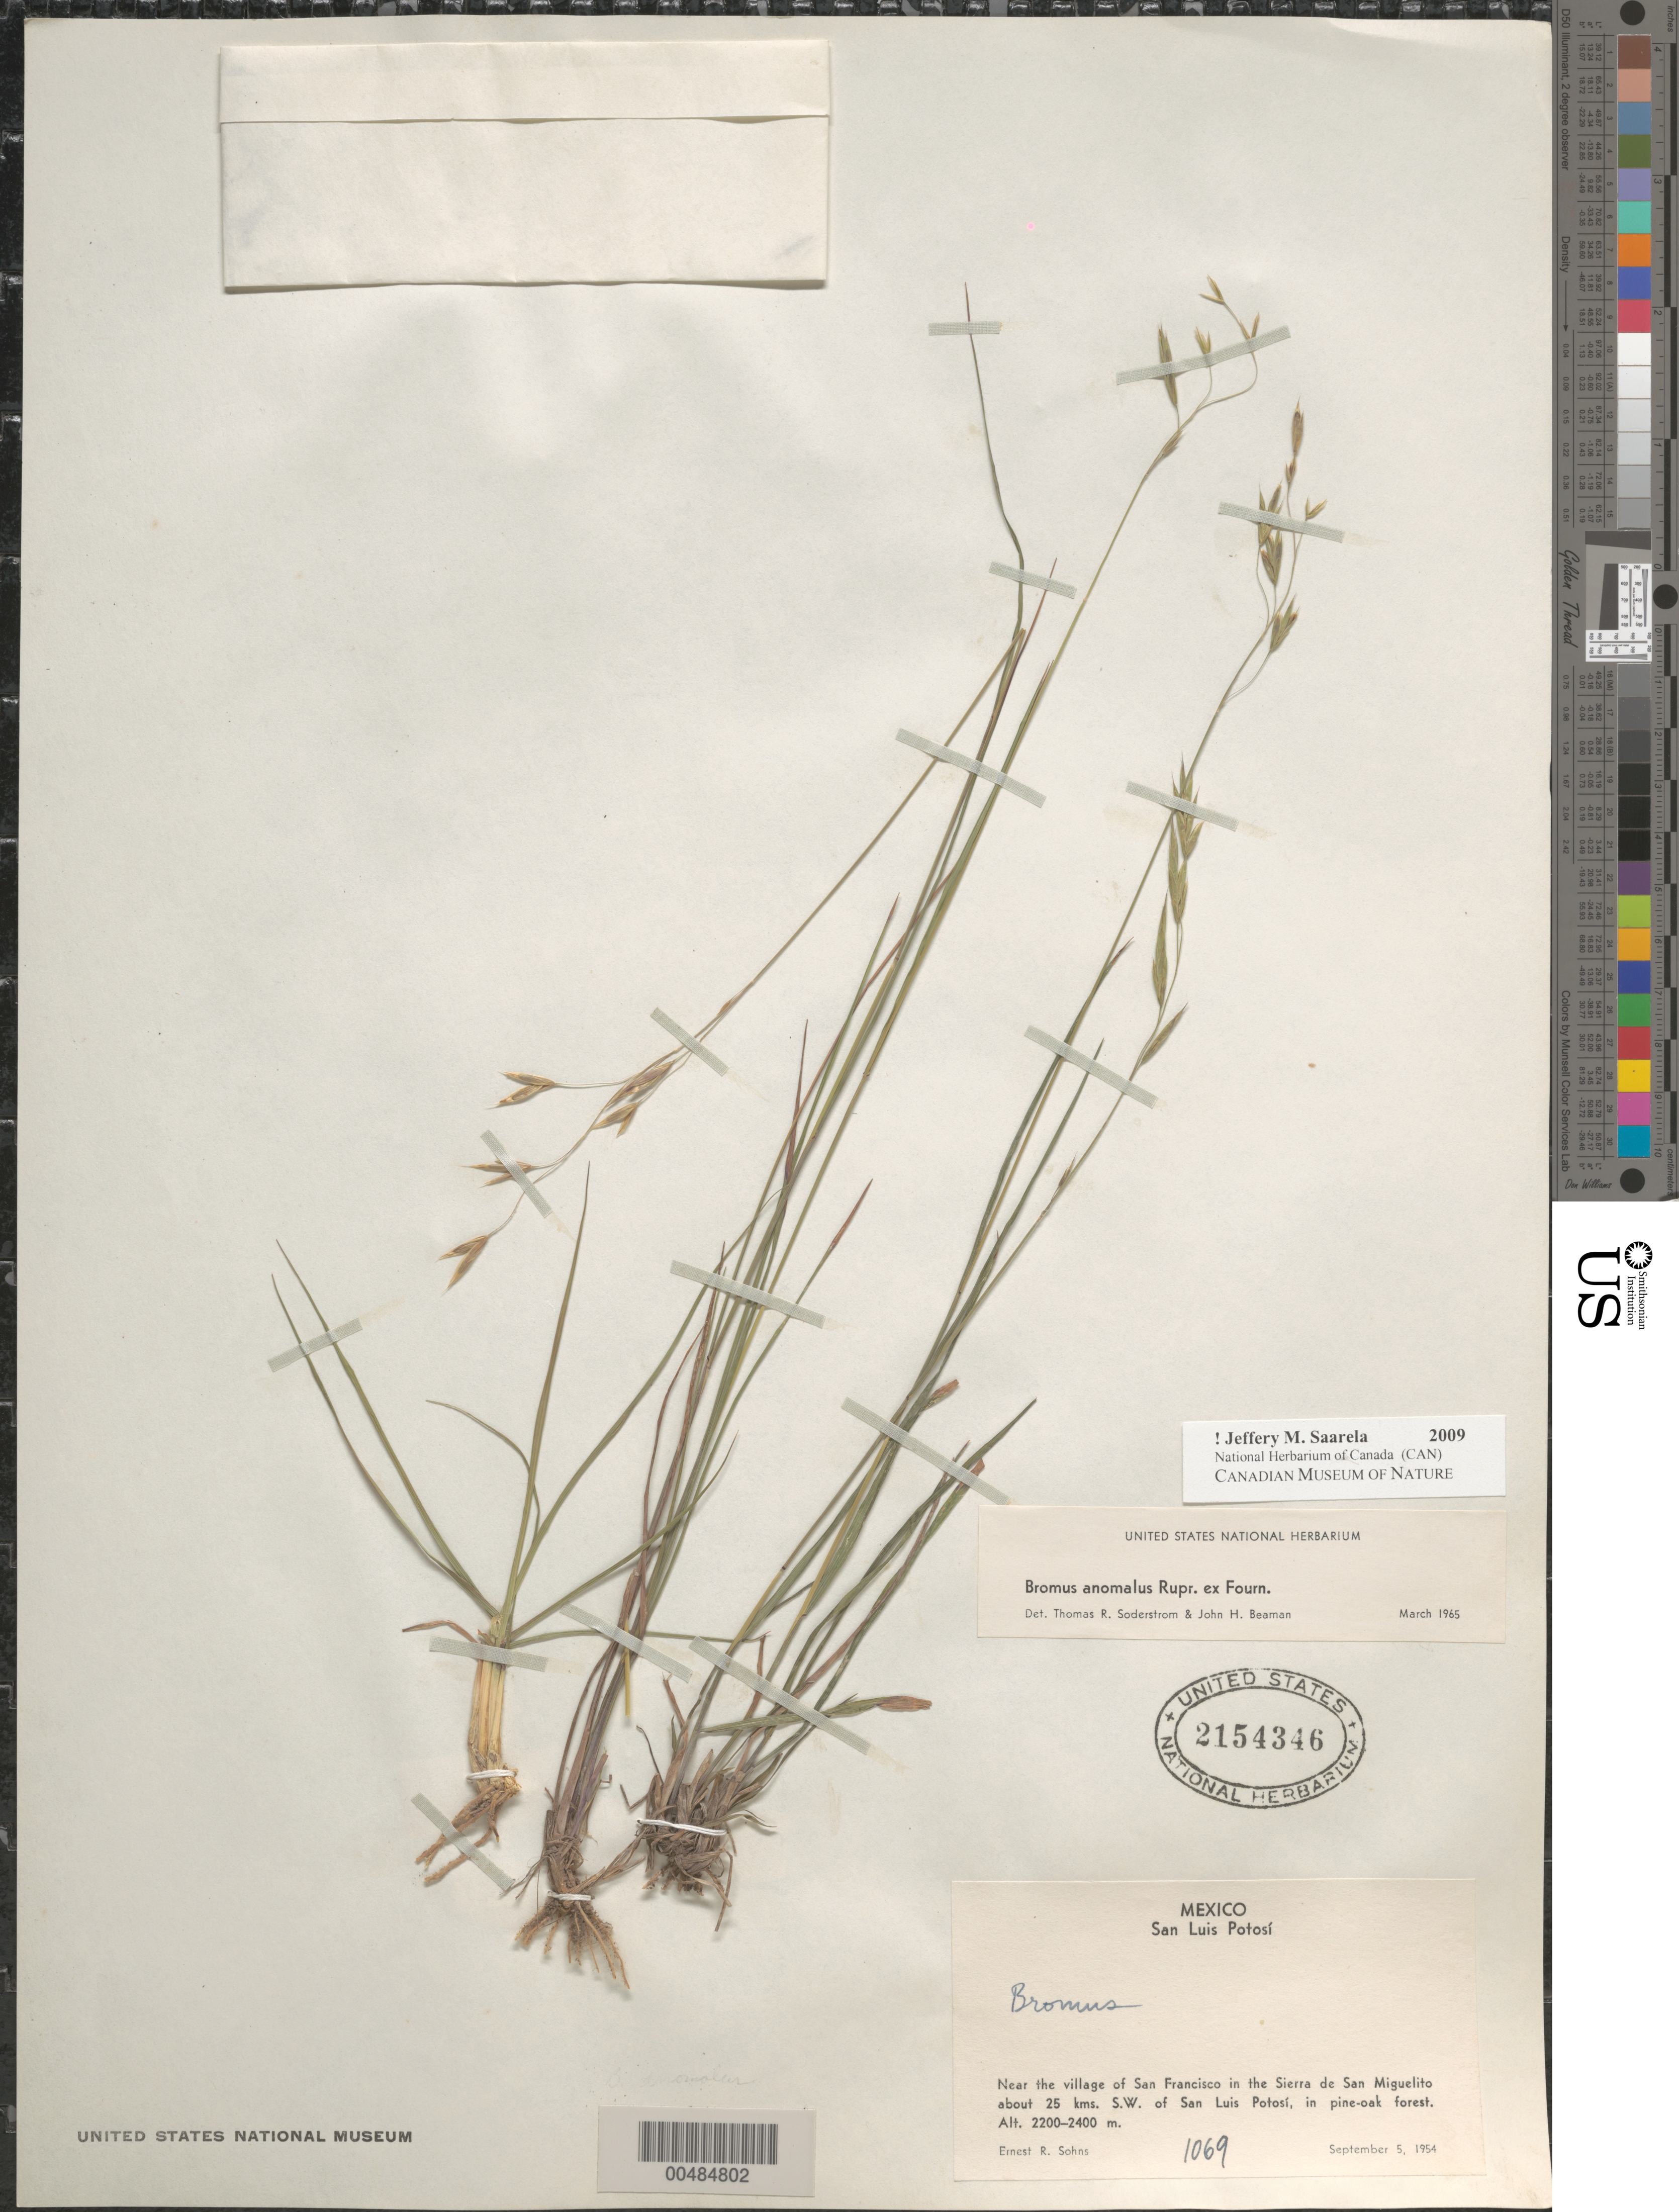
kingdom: Plantae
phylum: Tracheophyta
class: Liliopsida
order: Poales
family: Poaceae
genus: Bromus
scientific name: Bromus anomalus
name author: Rupr. ex E. Fourn.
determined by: Soderstrom, T. R.; Beaman, J. H.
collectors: E. R. Sohns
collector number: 1069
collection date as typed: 5 Sep 1954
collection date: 1954-09-05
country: Mexico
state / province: San Luis Potosi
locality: Near the village of San Francisco in the Sierra de San Miguelito about 25 km SW of San Luis Potos¡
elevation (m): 2200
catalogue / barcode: US 2154346